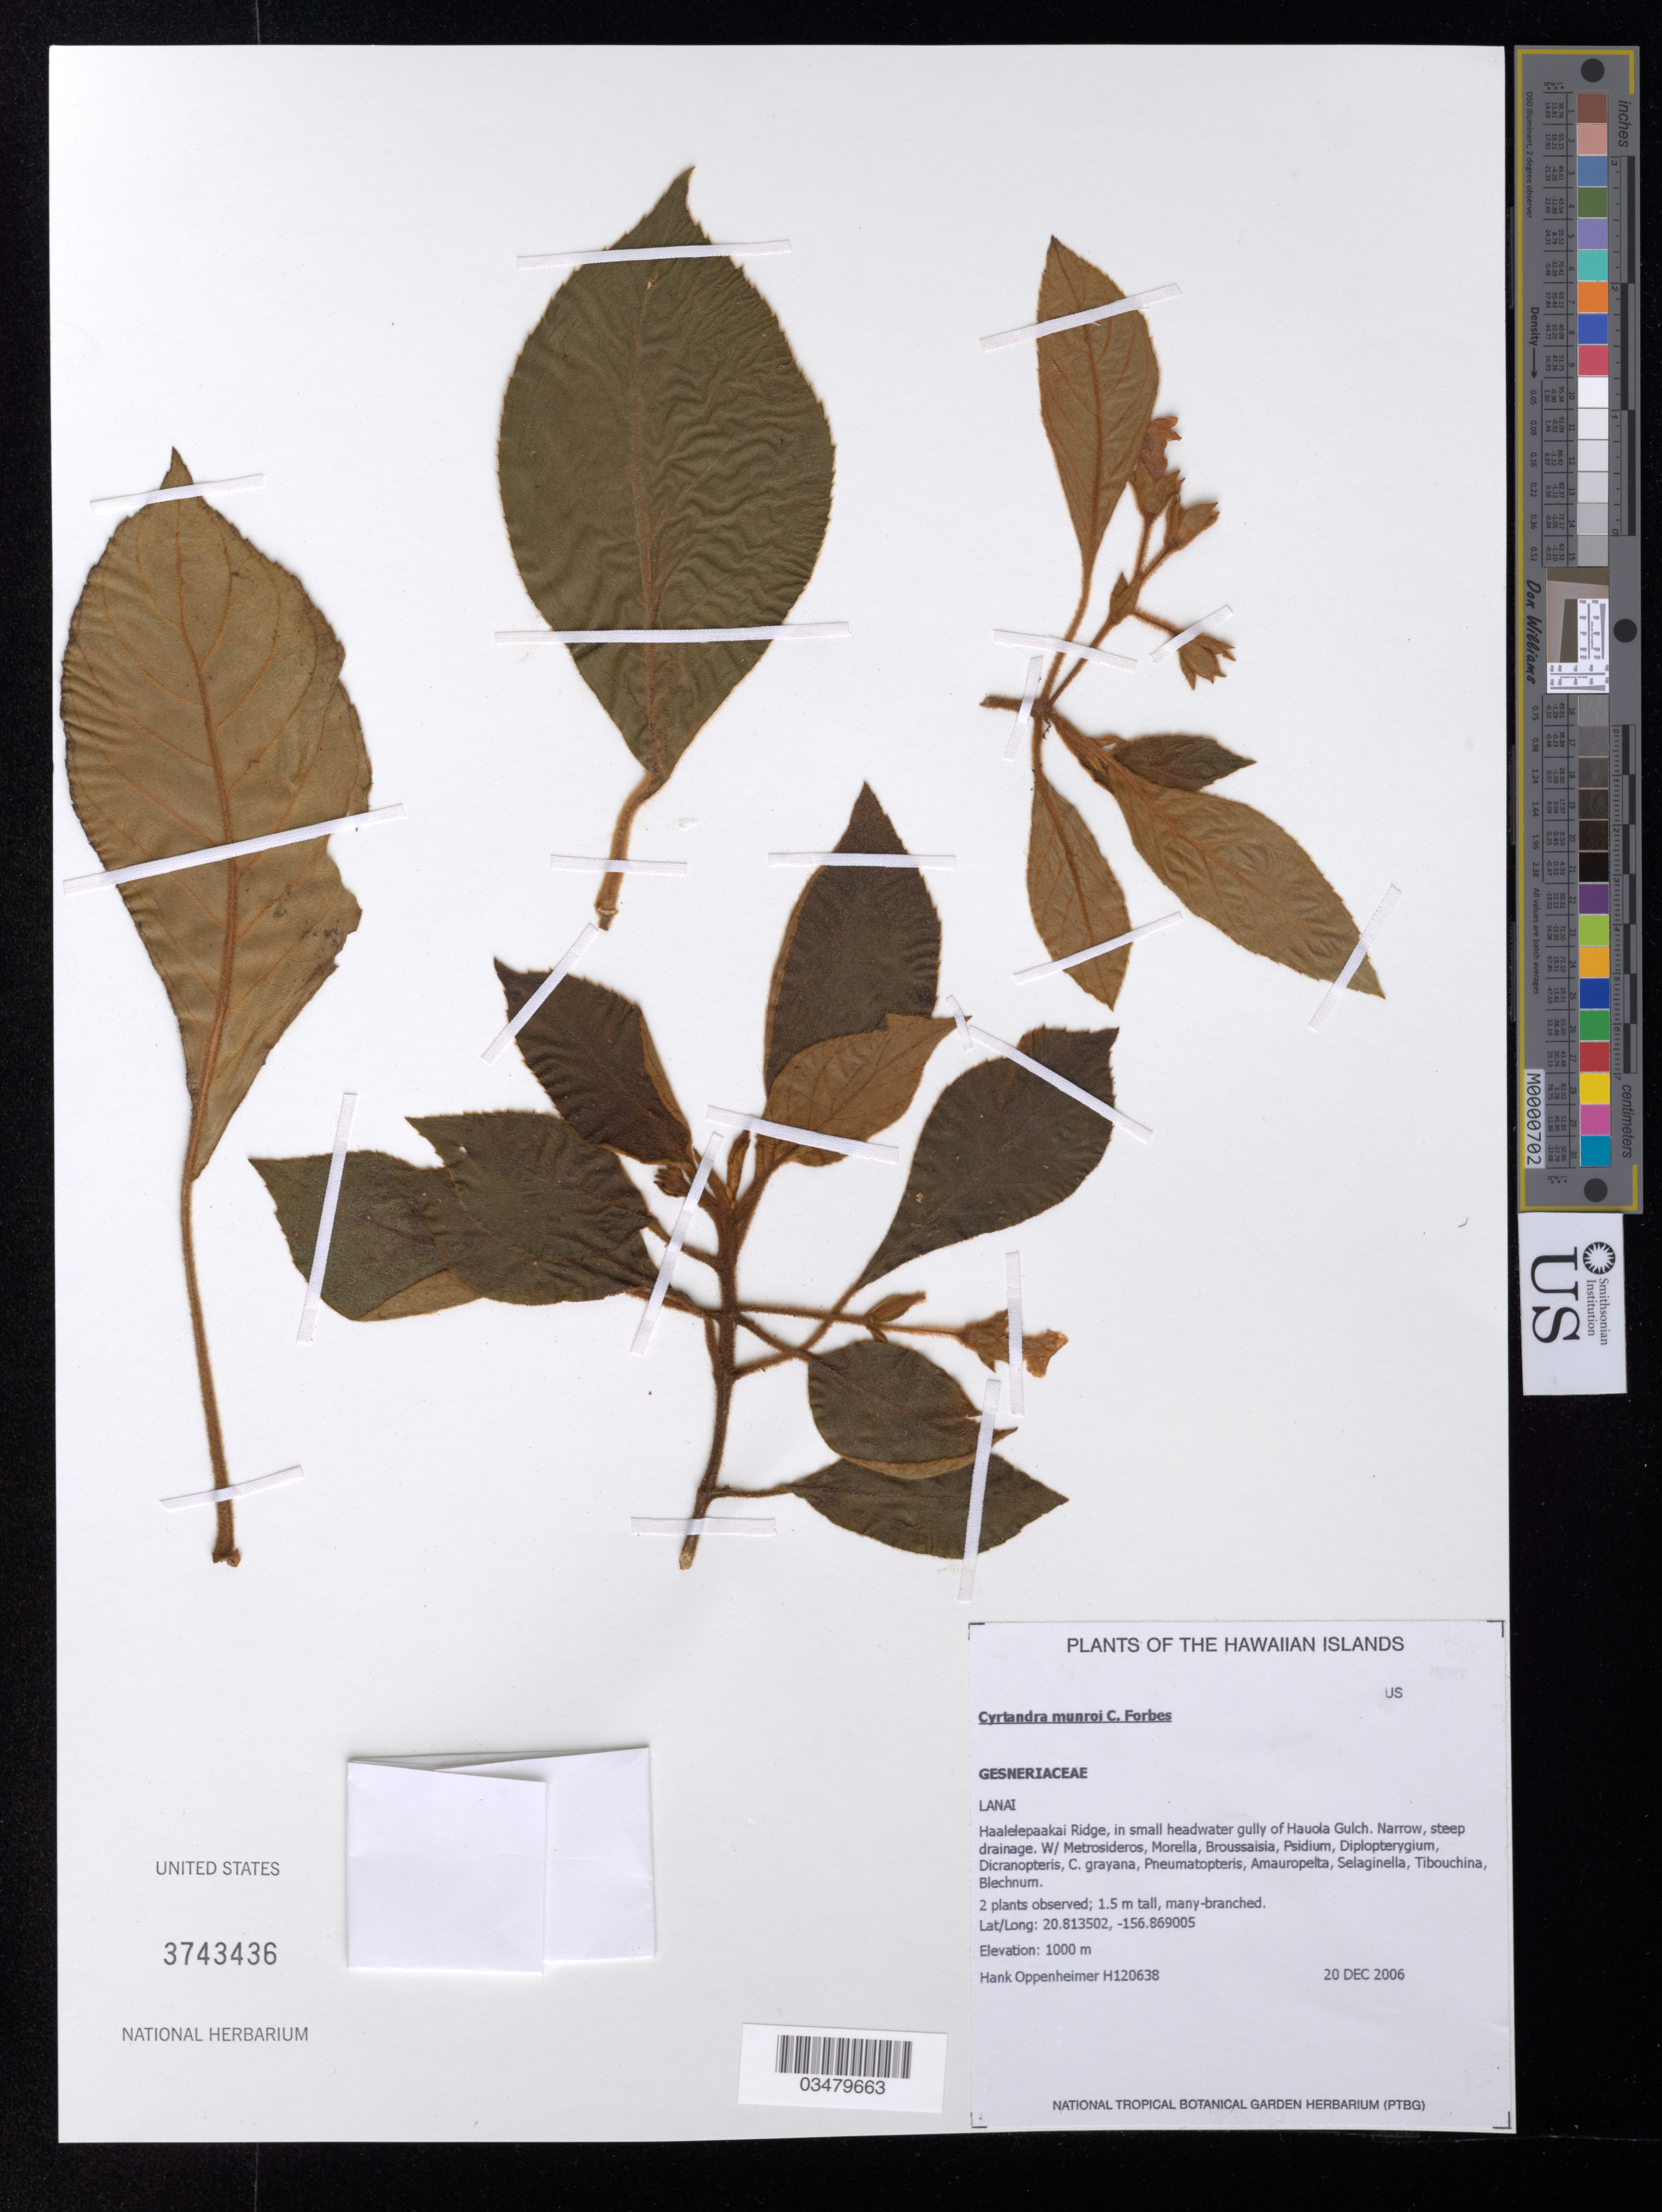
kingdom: Plantae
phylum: Tracheophyta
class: Magnoliopsida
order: Lamiales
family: Gesneriaceae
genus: Cyrtandra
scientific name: Cyrtandra munroi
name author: C.N. Forbes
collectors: H. L. Oppenheimer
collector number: H120638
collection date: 2006-12-20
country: United States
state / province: Hawaii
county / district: Maui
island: Lana'i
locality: Haalelepaakai Ridge, in small headwater gully of Hauola Gulch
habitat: Narrow, steep drainage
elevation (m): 1000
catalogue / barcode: US 3753436